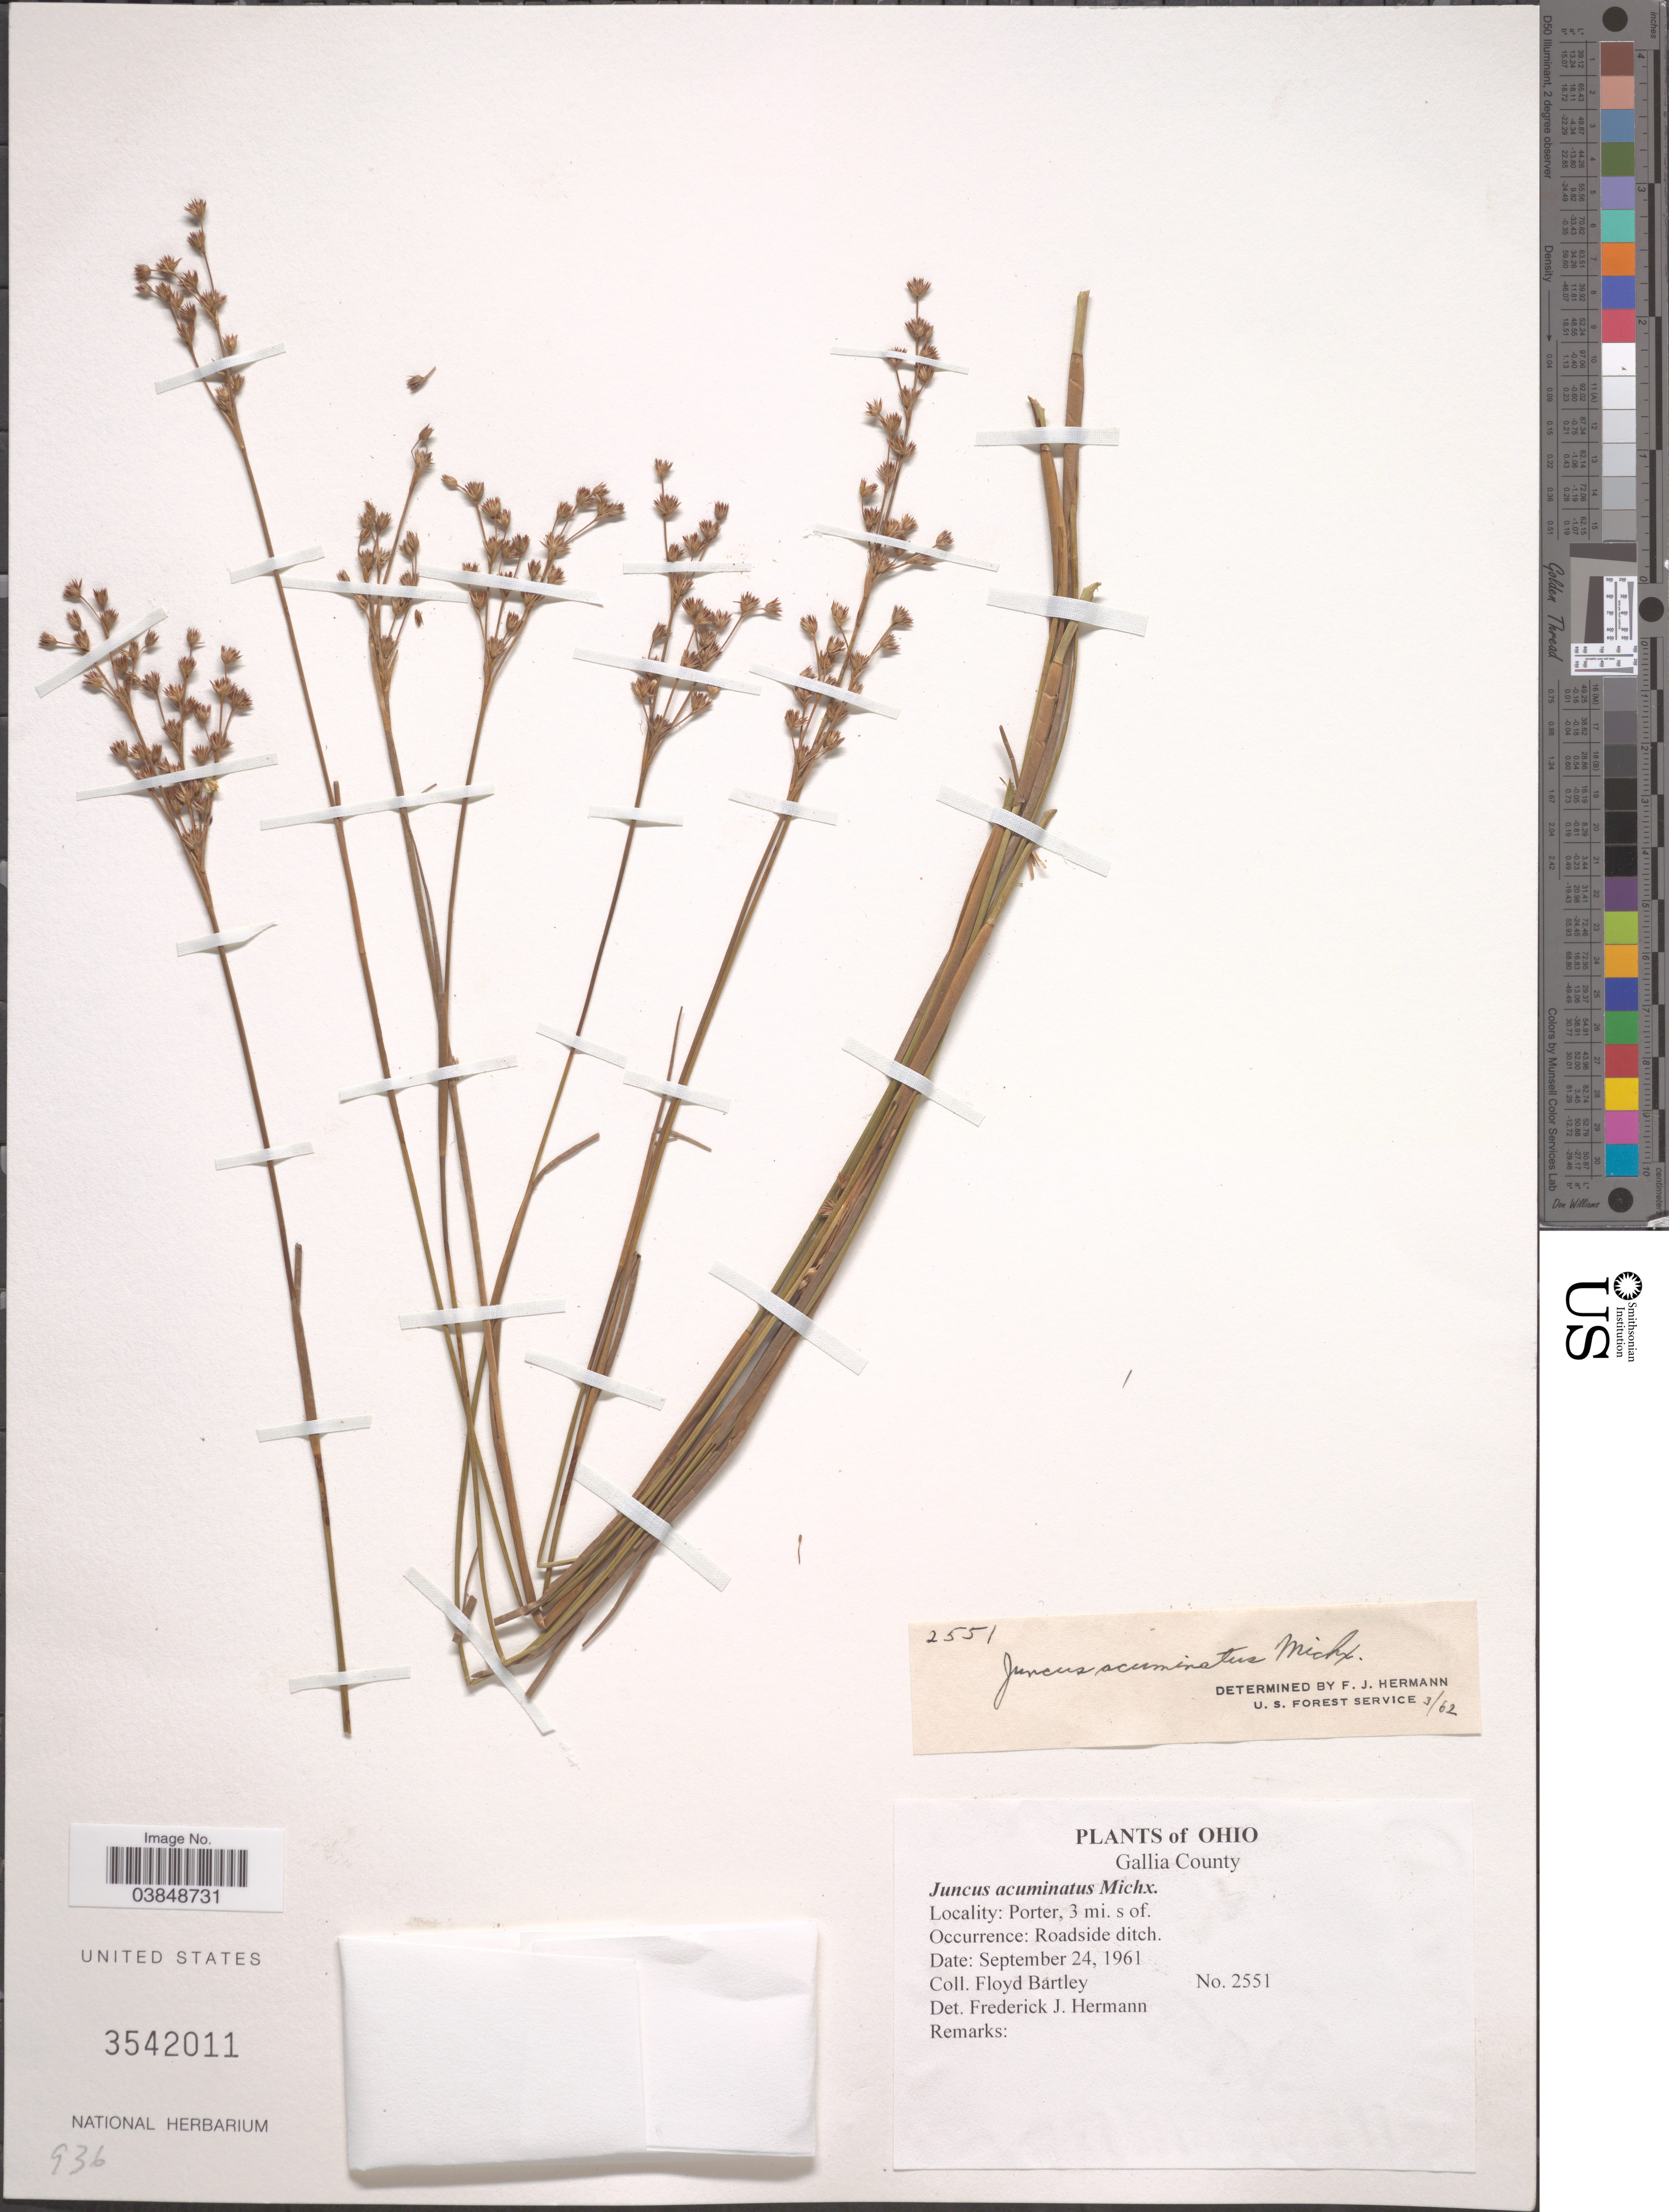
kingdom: Plantae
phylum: Tracheophyta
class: Liliopsida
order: Poales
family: Juncaceae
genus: Juncus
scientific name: Juncus acuminatus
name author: Michx.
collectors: F. Bartley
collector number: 2551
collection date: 1961-09-24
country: United States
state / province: Ohio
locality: Gallia County. Porter, 3 mi. s of. Occurrence: Roadside ditch.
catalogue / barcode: US 3542011